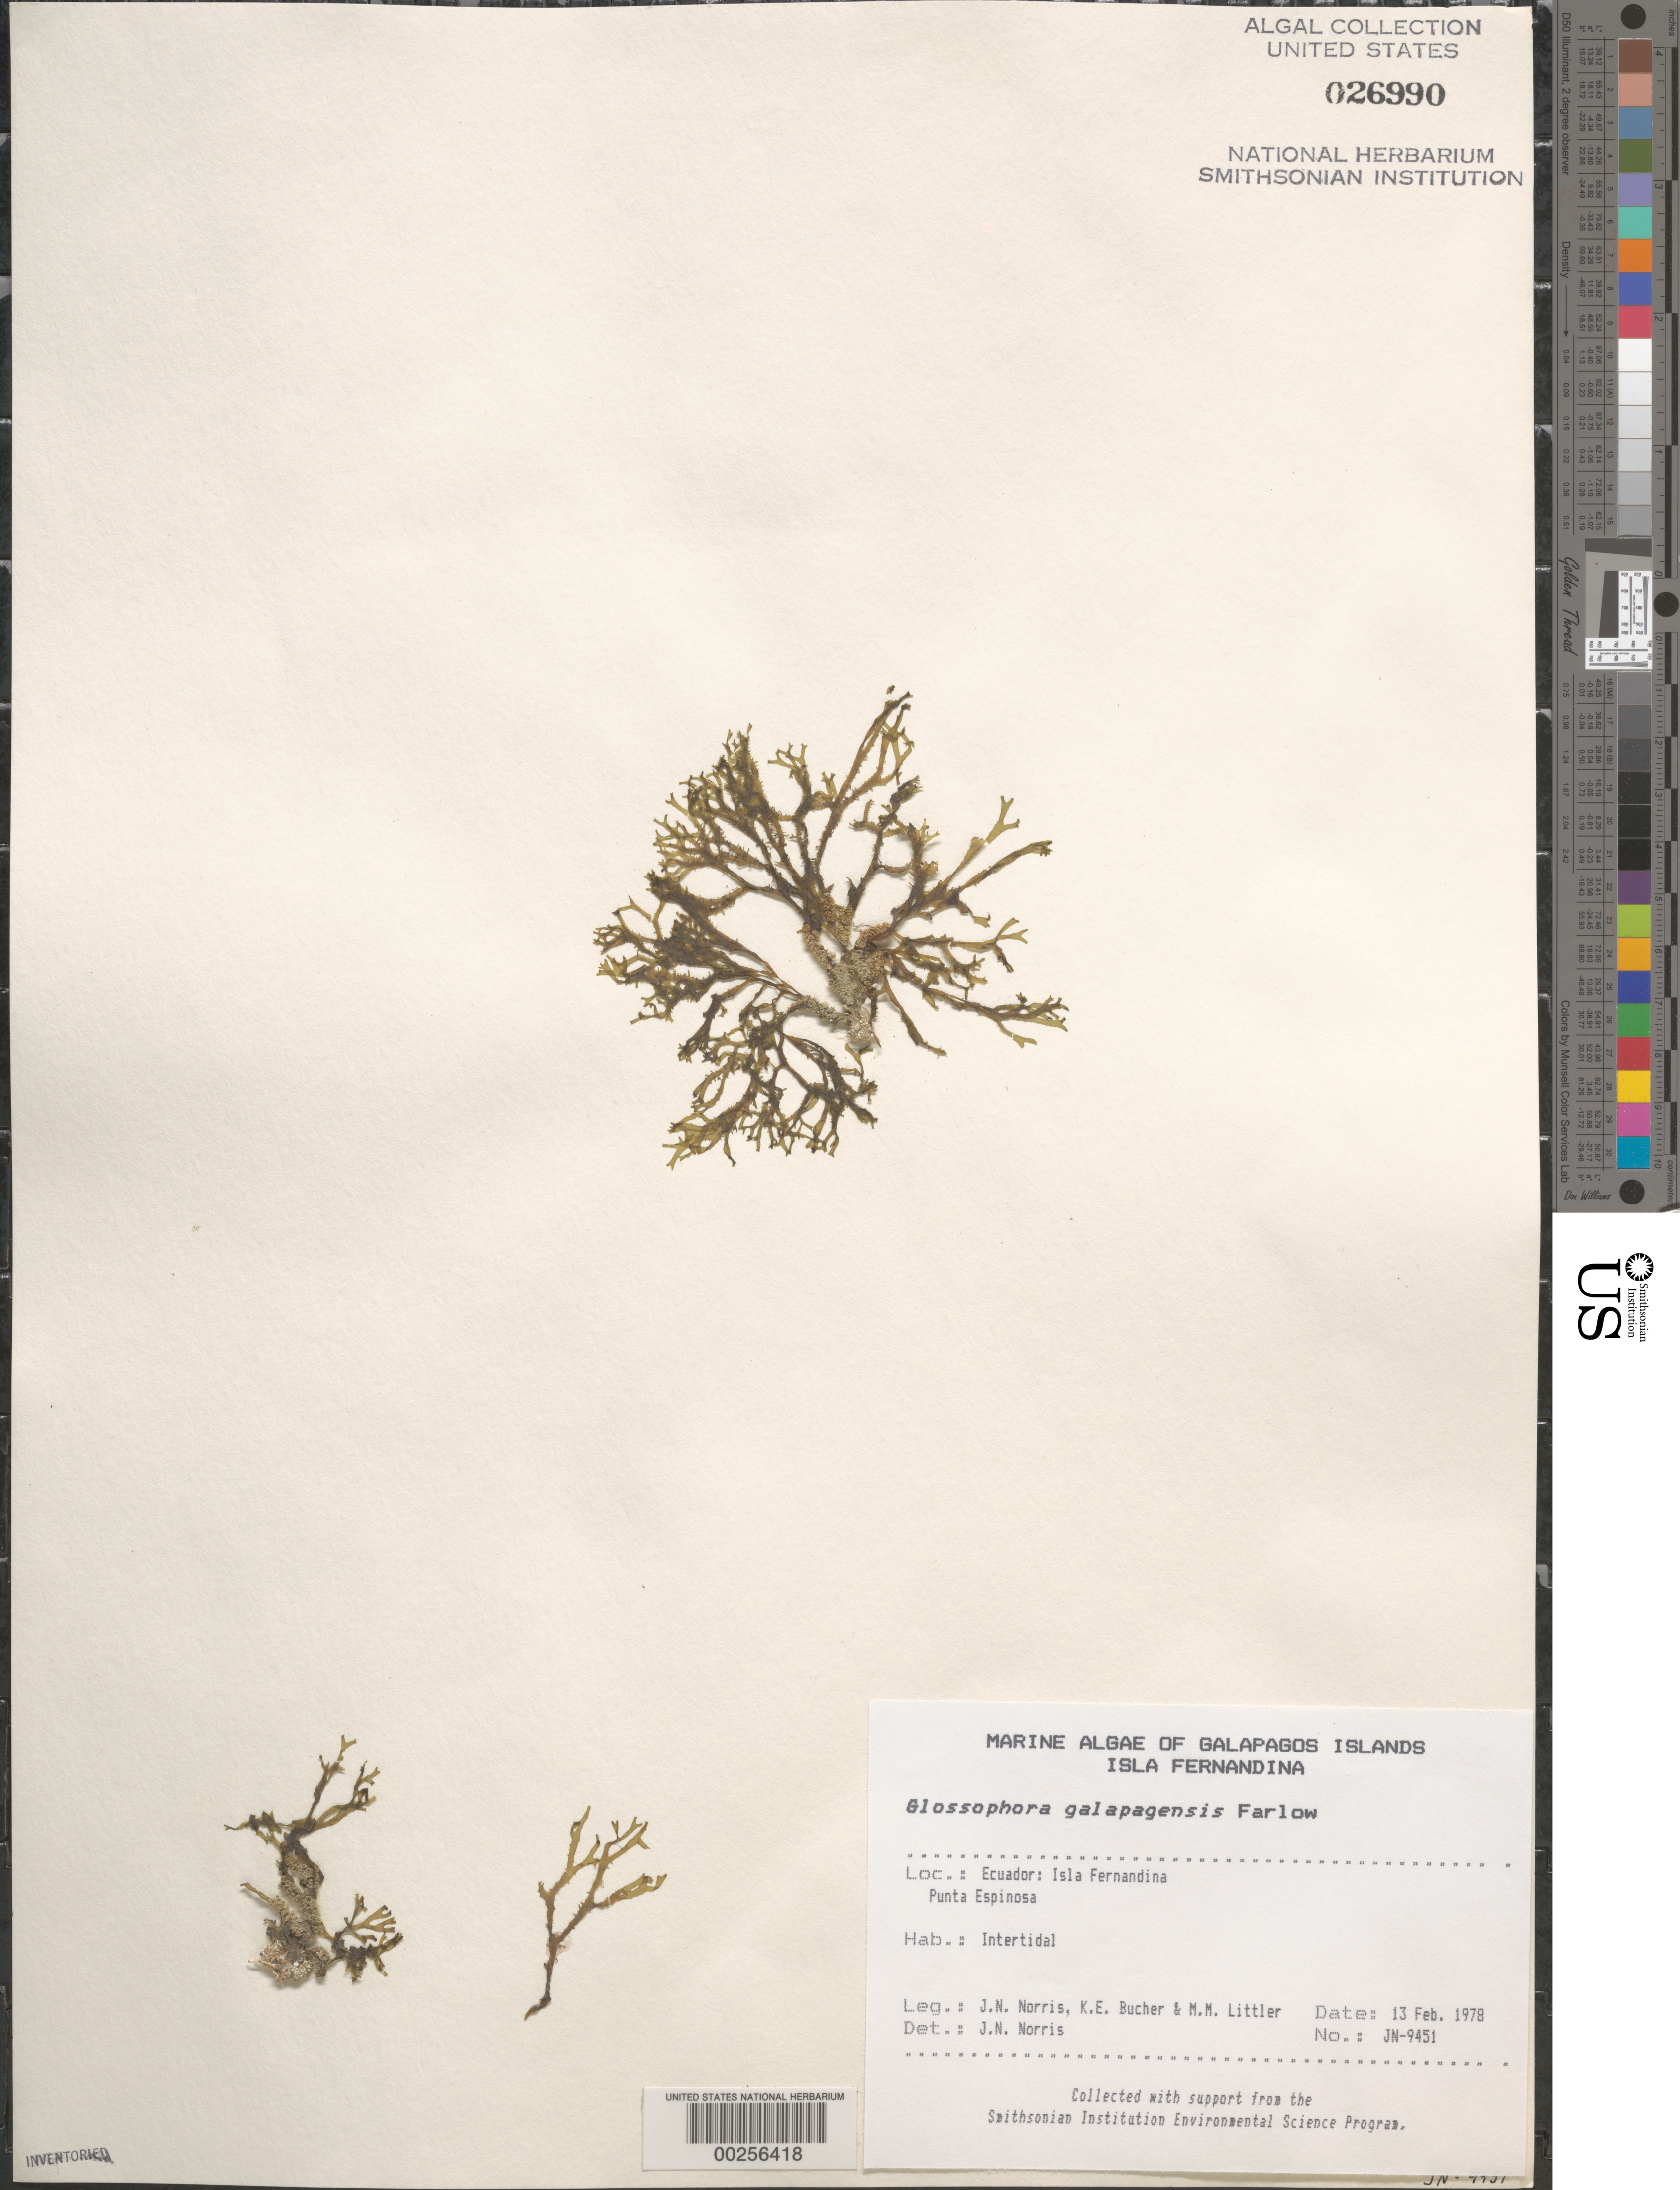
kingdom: Chromista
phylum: Ochrophyta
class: Phaeophyceae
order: Dictyotales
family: Dictyotaceae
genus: Dictyota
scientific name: Dictyota galapagensis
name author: (Farl.) De Clerck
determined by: Algae name updating Project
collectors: J. N. Norris, K. E. Bucher & M. M. Littler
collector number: JN-9451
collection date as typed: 13 Feb 1978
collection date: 1978-02-13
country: Ecuador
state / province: Colón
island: Fernandina [Narborough]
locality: Punta Espinosa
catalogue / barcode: US 26990